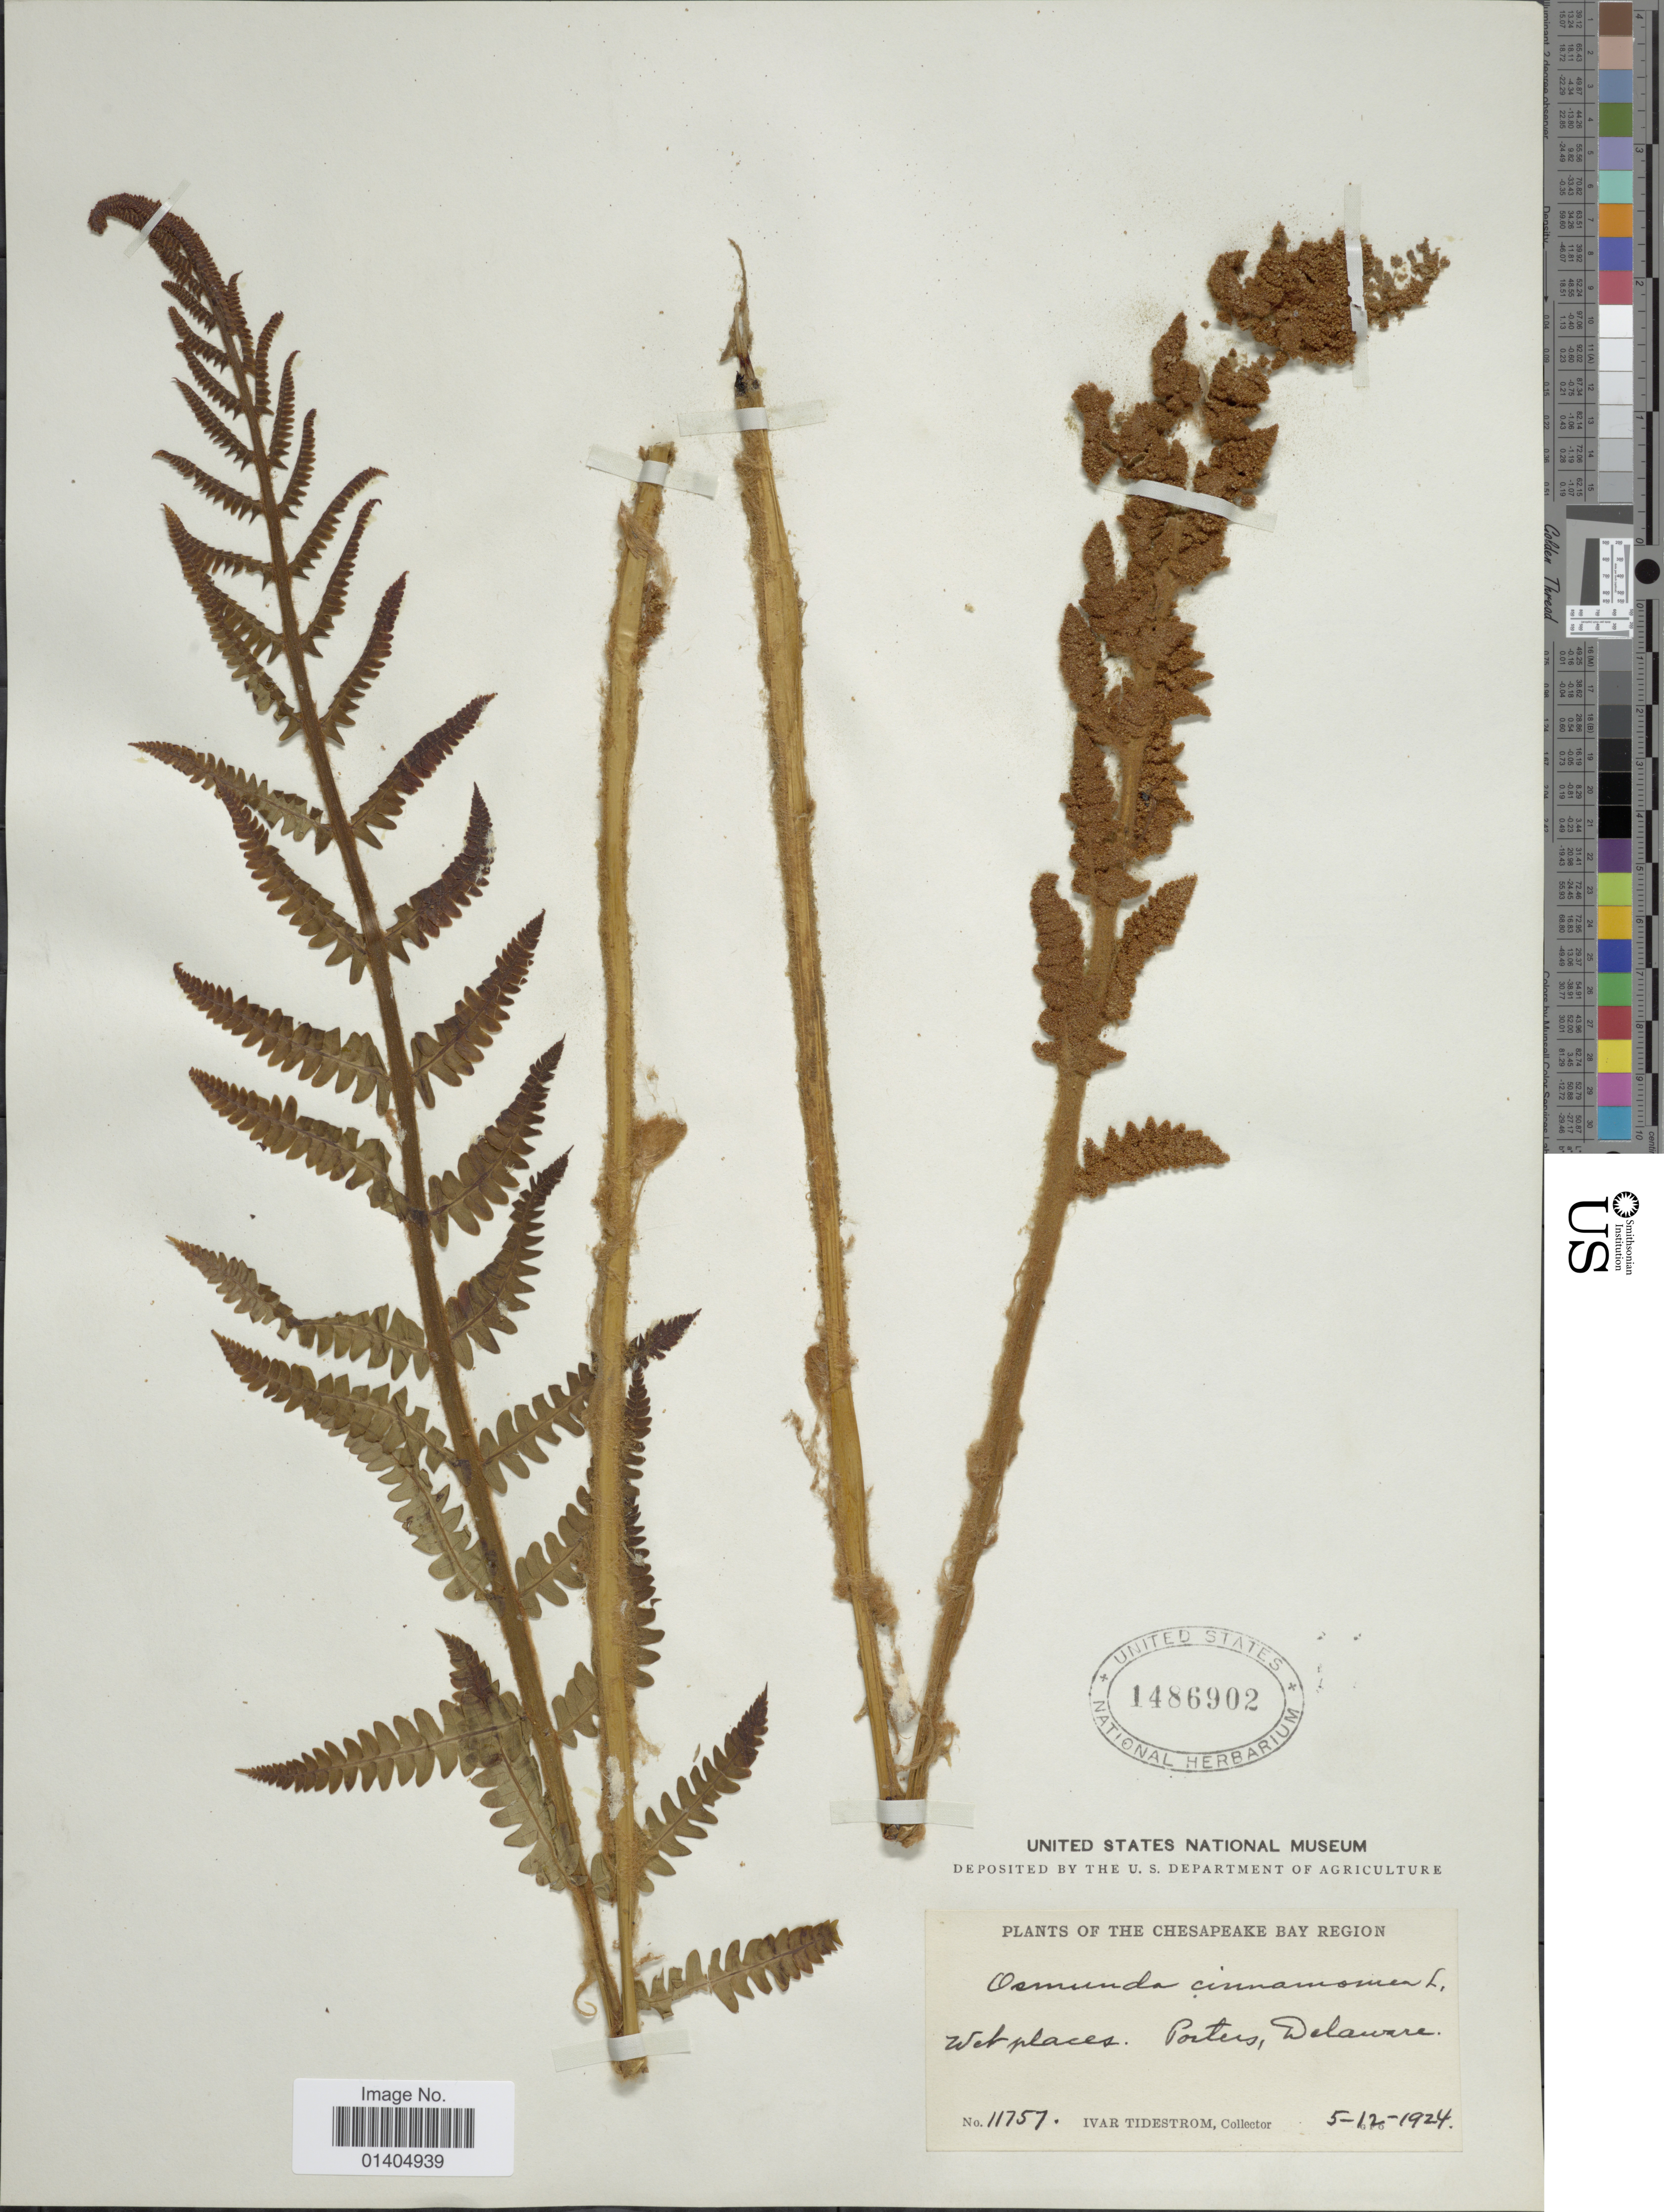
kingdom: Plantae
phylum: Tracheophyta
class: Polypodiopsida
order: Osmundales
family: Osmundaceae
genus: Osmundastrum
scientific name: Osmundastrum cinnamomeum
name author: (L.) C. Presl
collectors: I. F. Tidestrom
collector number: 11757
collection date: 1924-05-12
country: United States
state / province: Delaware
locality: The Chesapeake Bay Region, Porters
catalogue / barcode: US 1486902